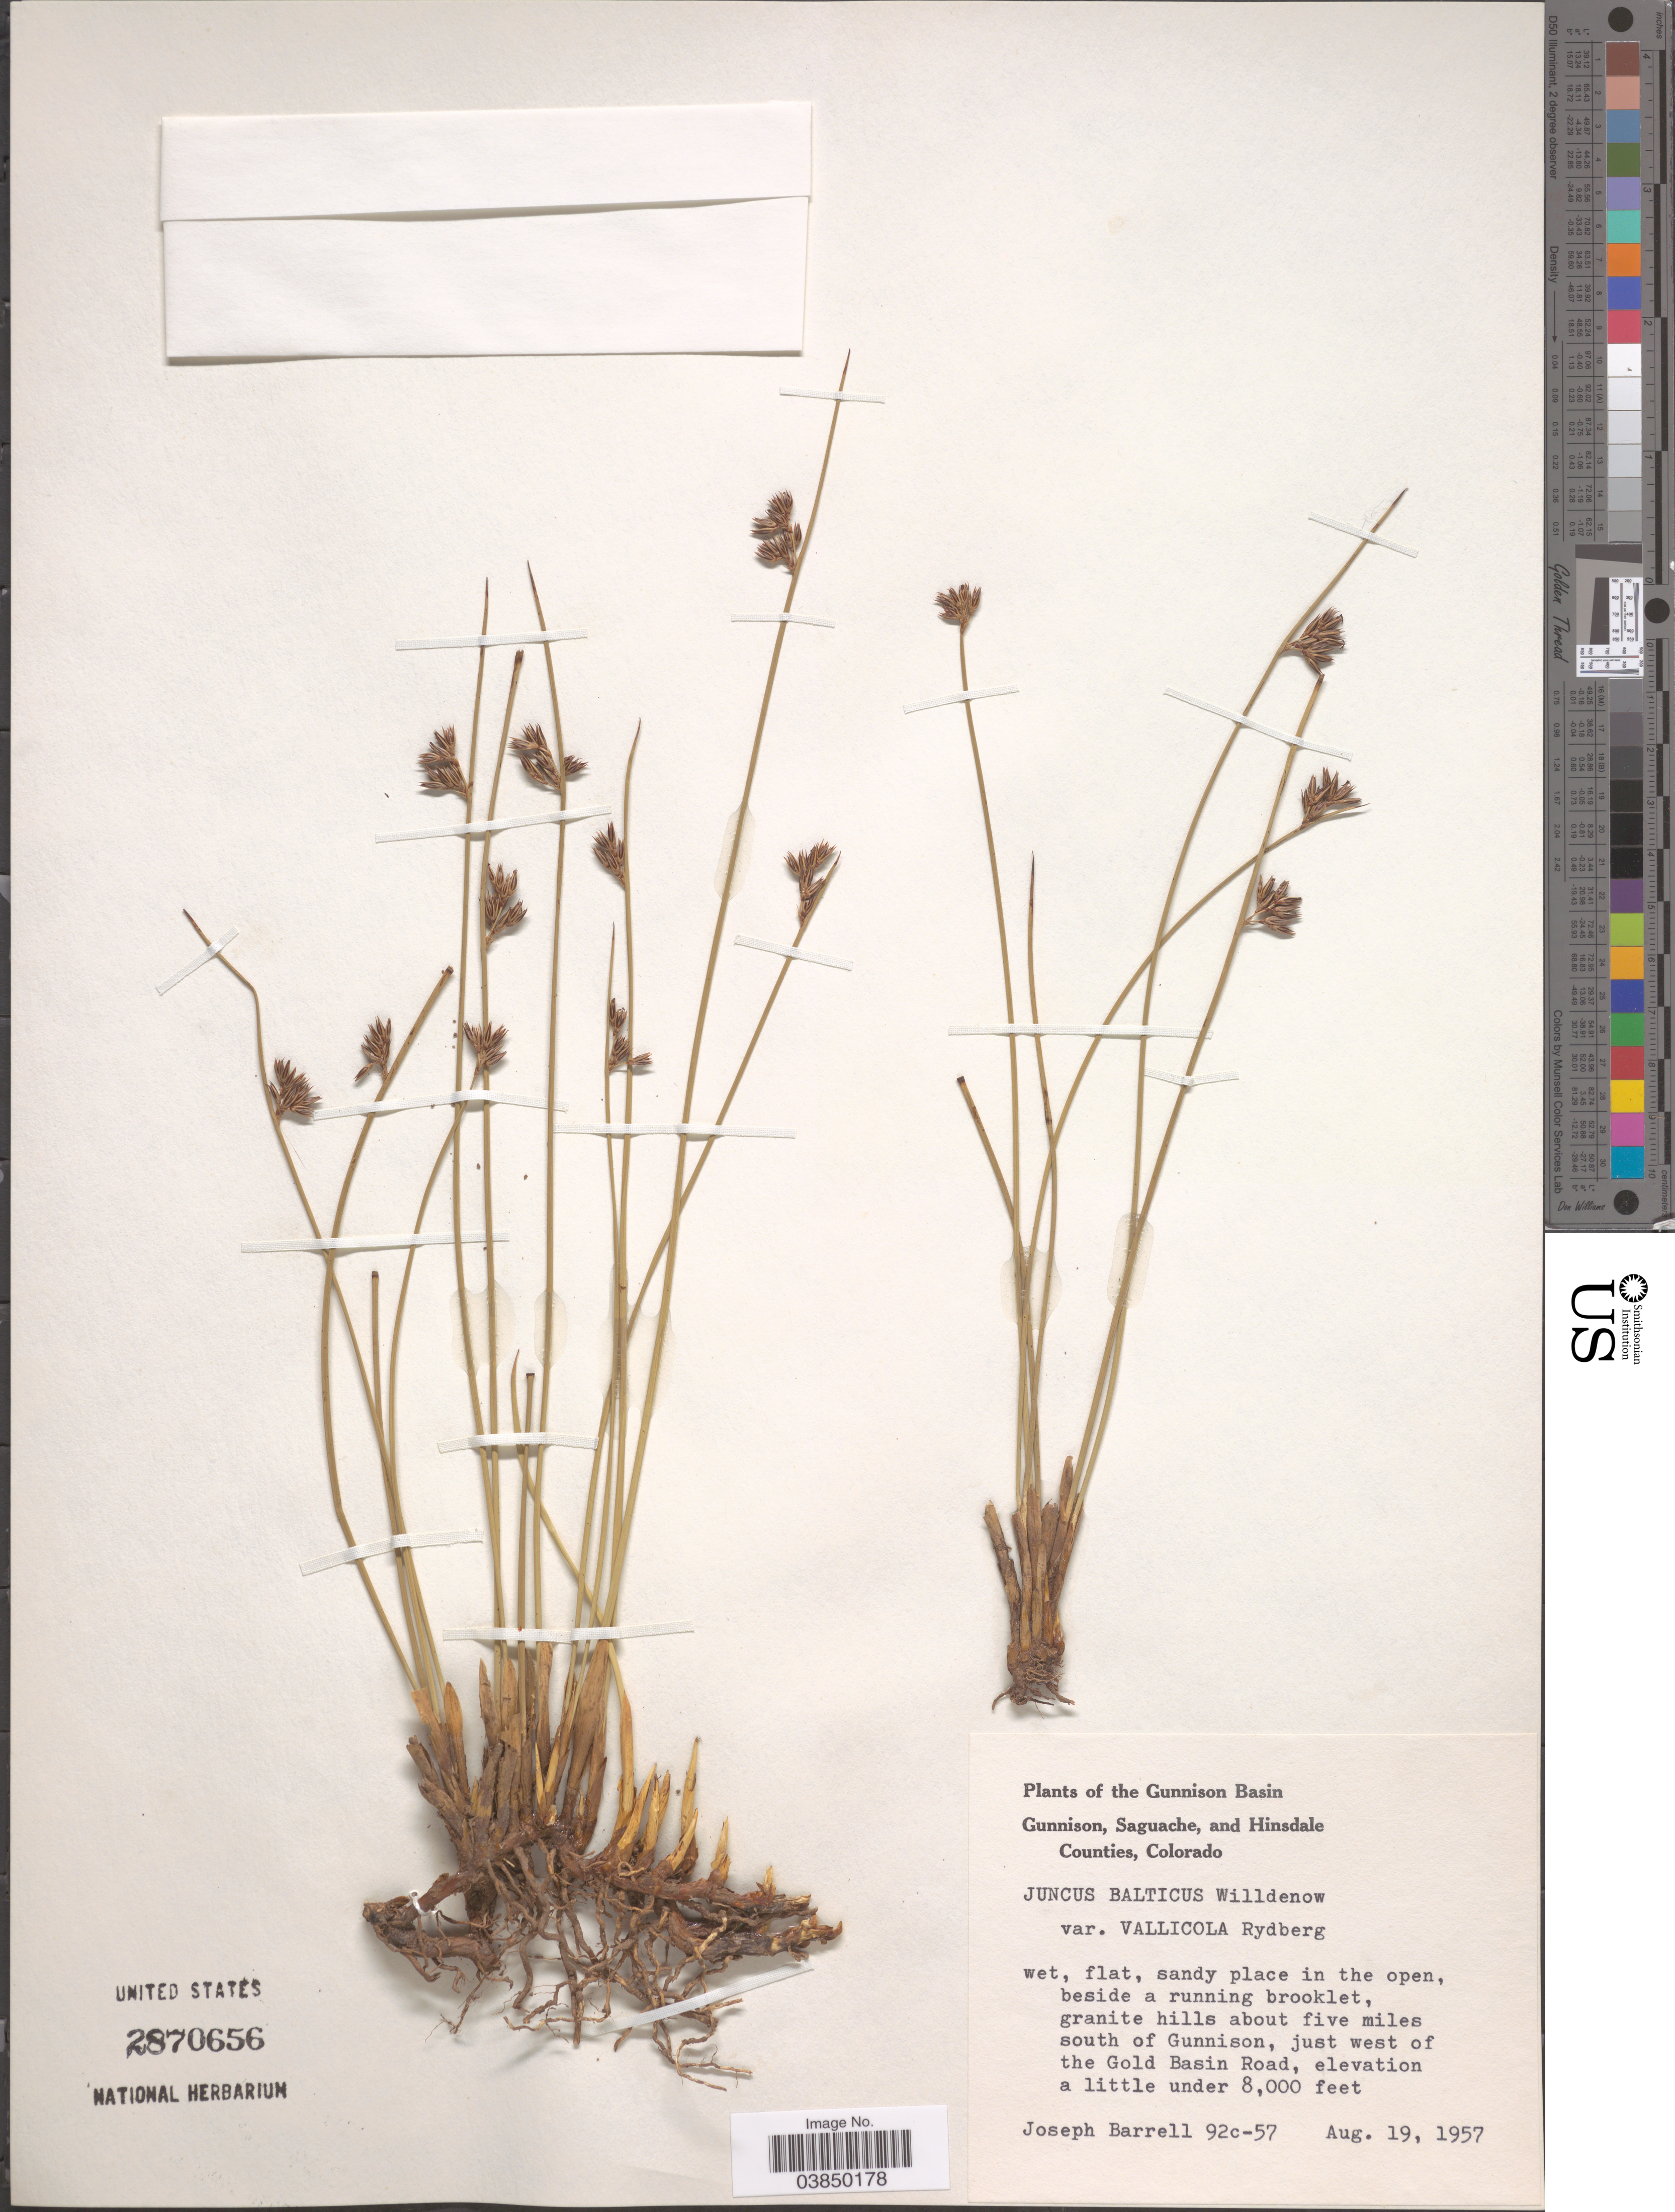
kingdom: Plantae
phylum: Tracheophyta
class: Liliopsida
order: Poales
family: Juncaceae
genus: Juncus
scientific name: Juncus balticus var. vallicola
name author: Rydb.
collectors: J. Barrell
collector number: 92c-57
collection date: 1957-08-19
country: United States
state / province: Colorado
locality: The Gunnison Basin. Gunnison, Saguache, and Hinsdale Counties. About five miles south of Gunnison, just west of the Gold Basin Road.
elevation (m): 2438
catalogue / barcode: US 2870656